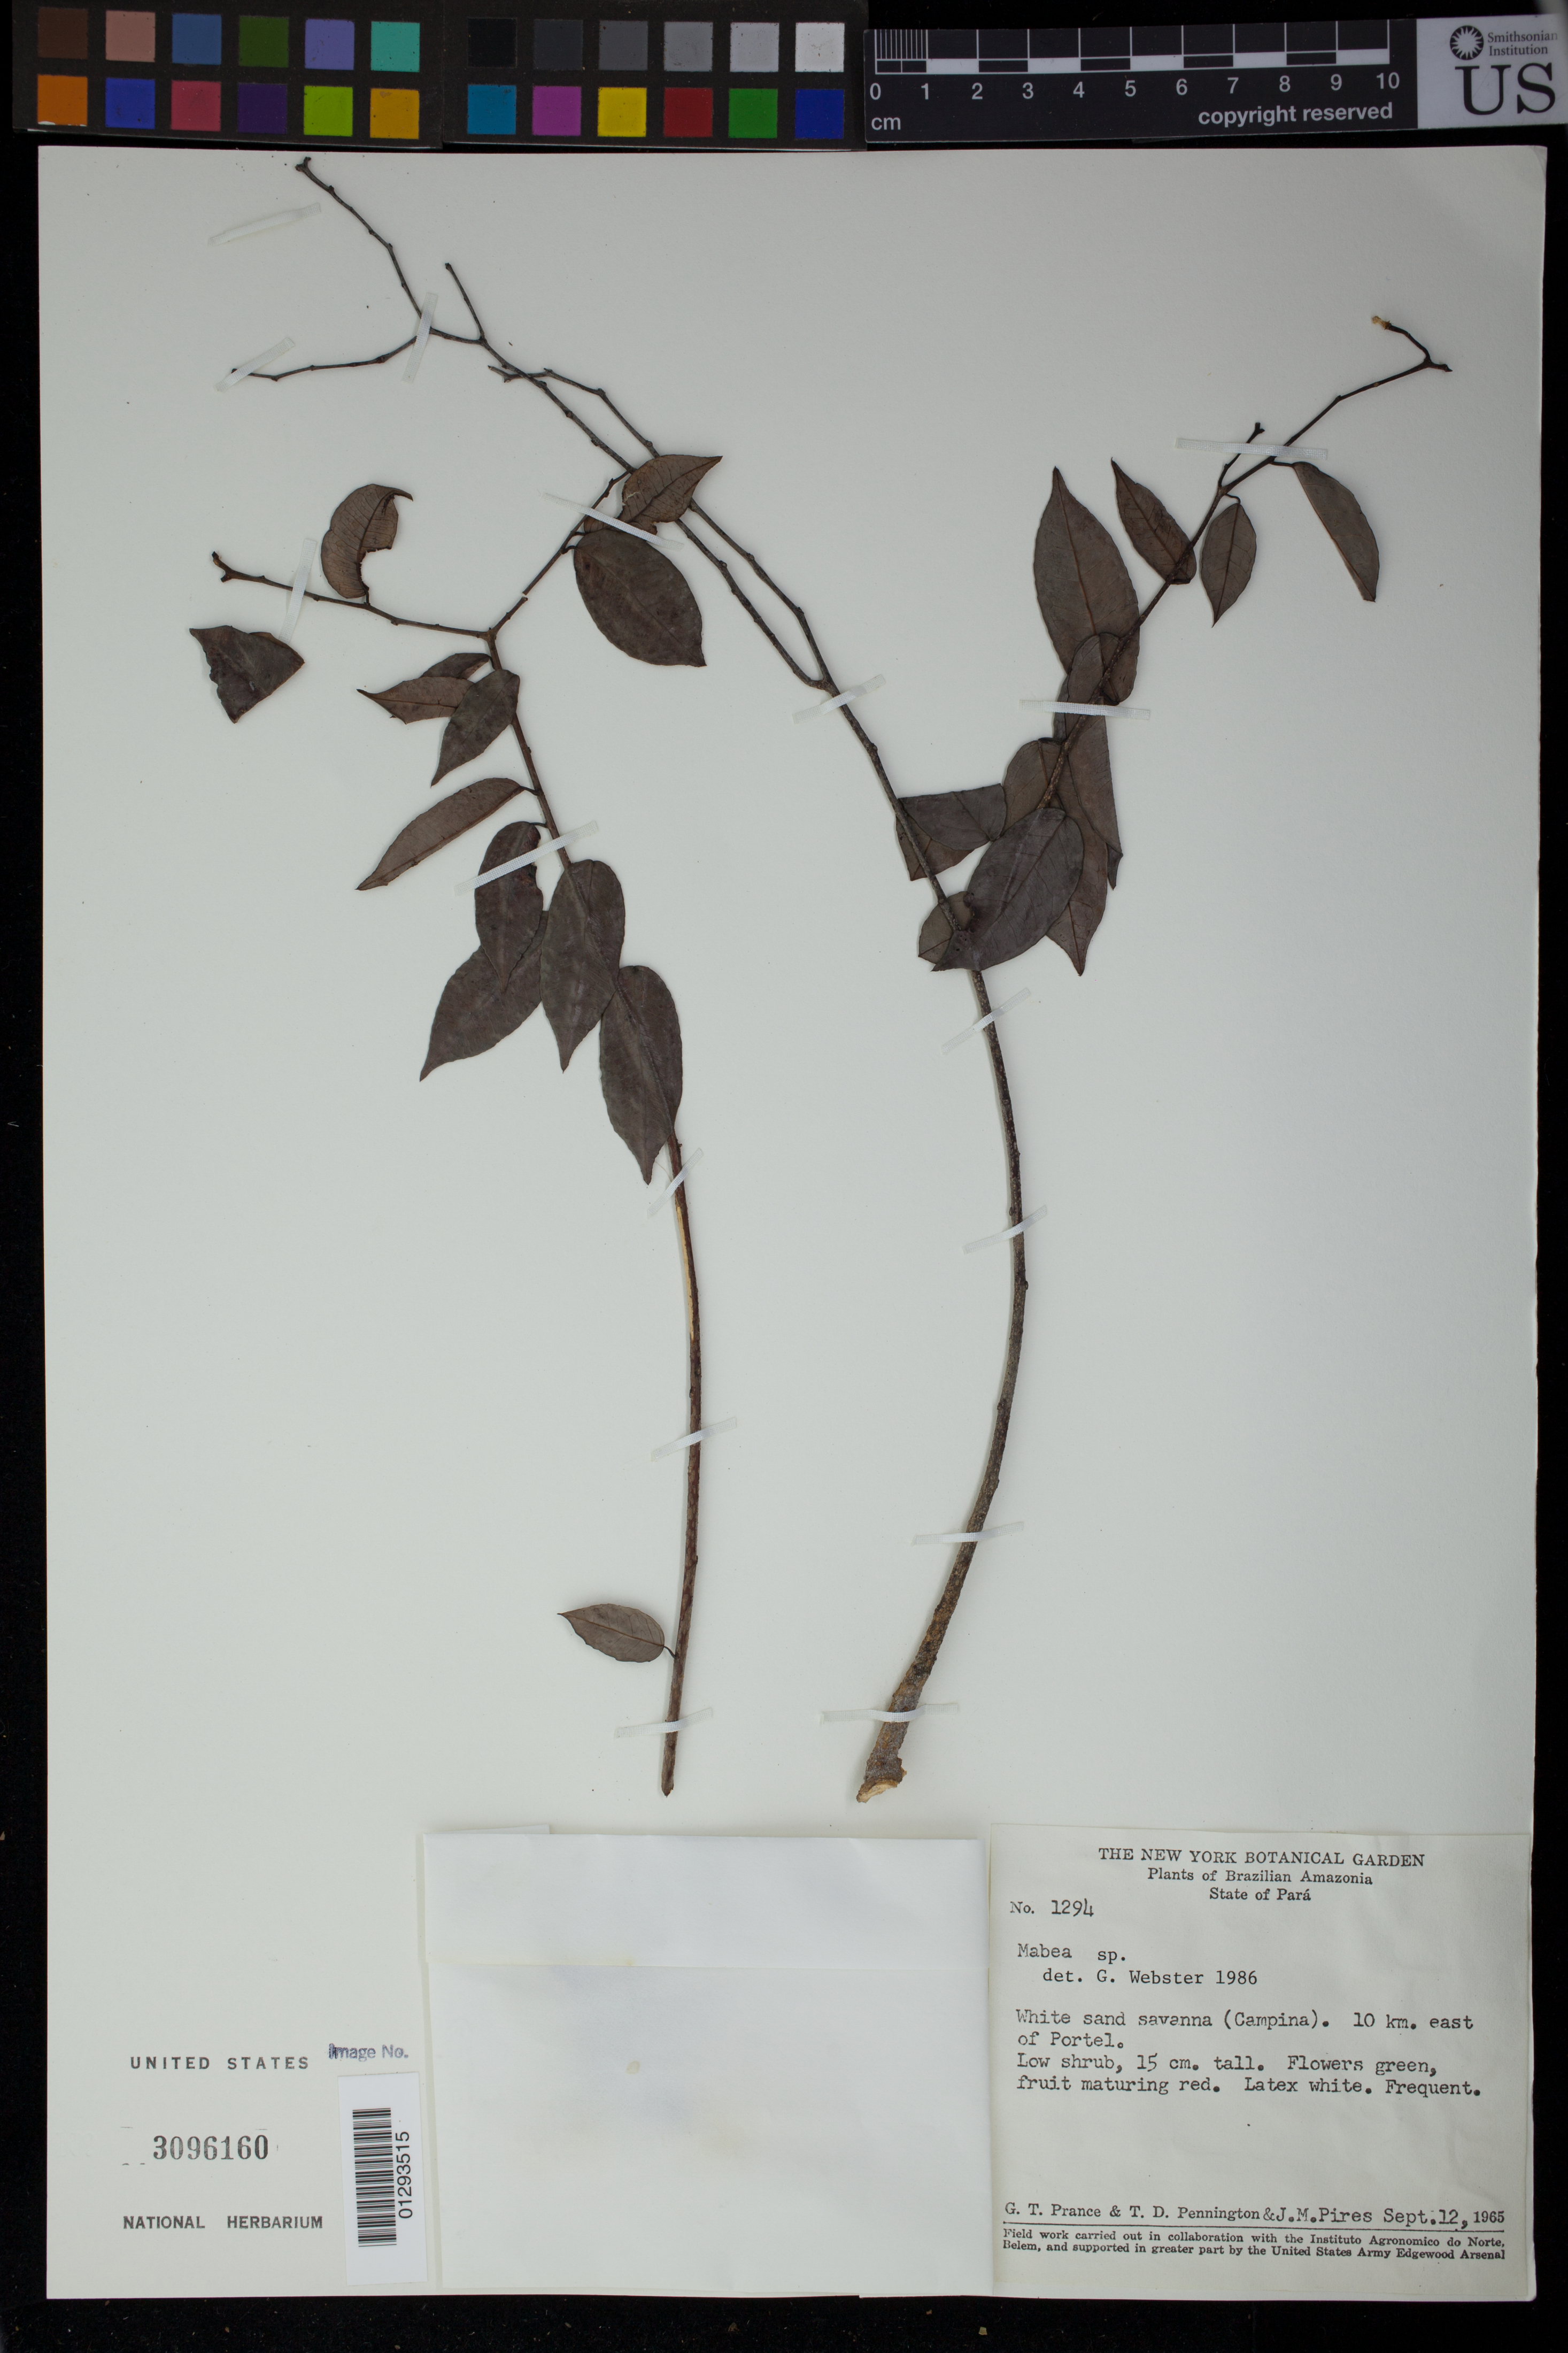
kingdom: Plantae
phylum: Tracheophyta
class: Magnoliopsida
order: Malpighiales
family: Euphorbiaceae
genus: Mabea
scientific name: Mabea sp.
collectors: G. T. Prance, T. D. Pennington & J. M. Pires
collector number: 1294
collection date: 1965-09-12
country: Brazil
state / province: Pará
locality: Campina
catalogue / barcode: US 3096160